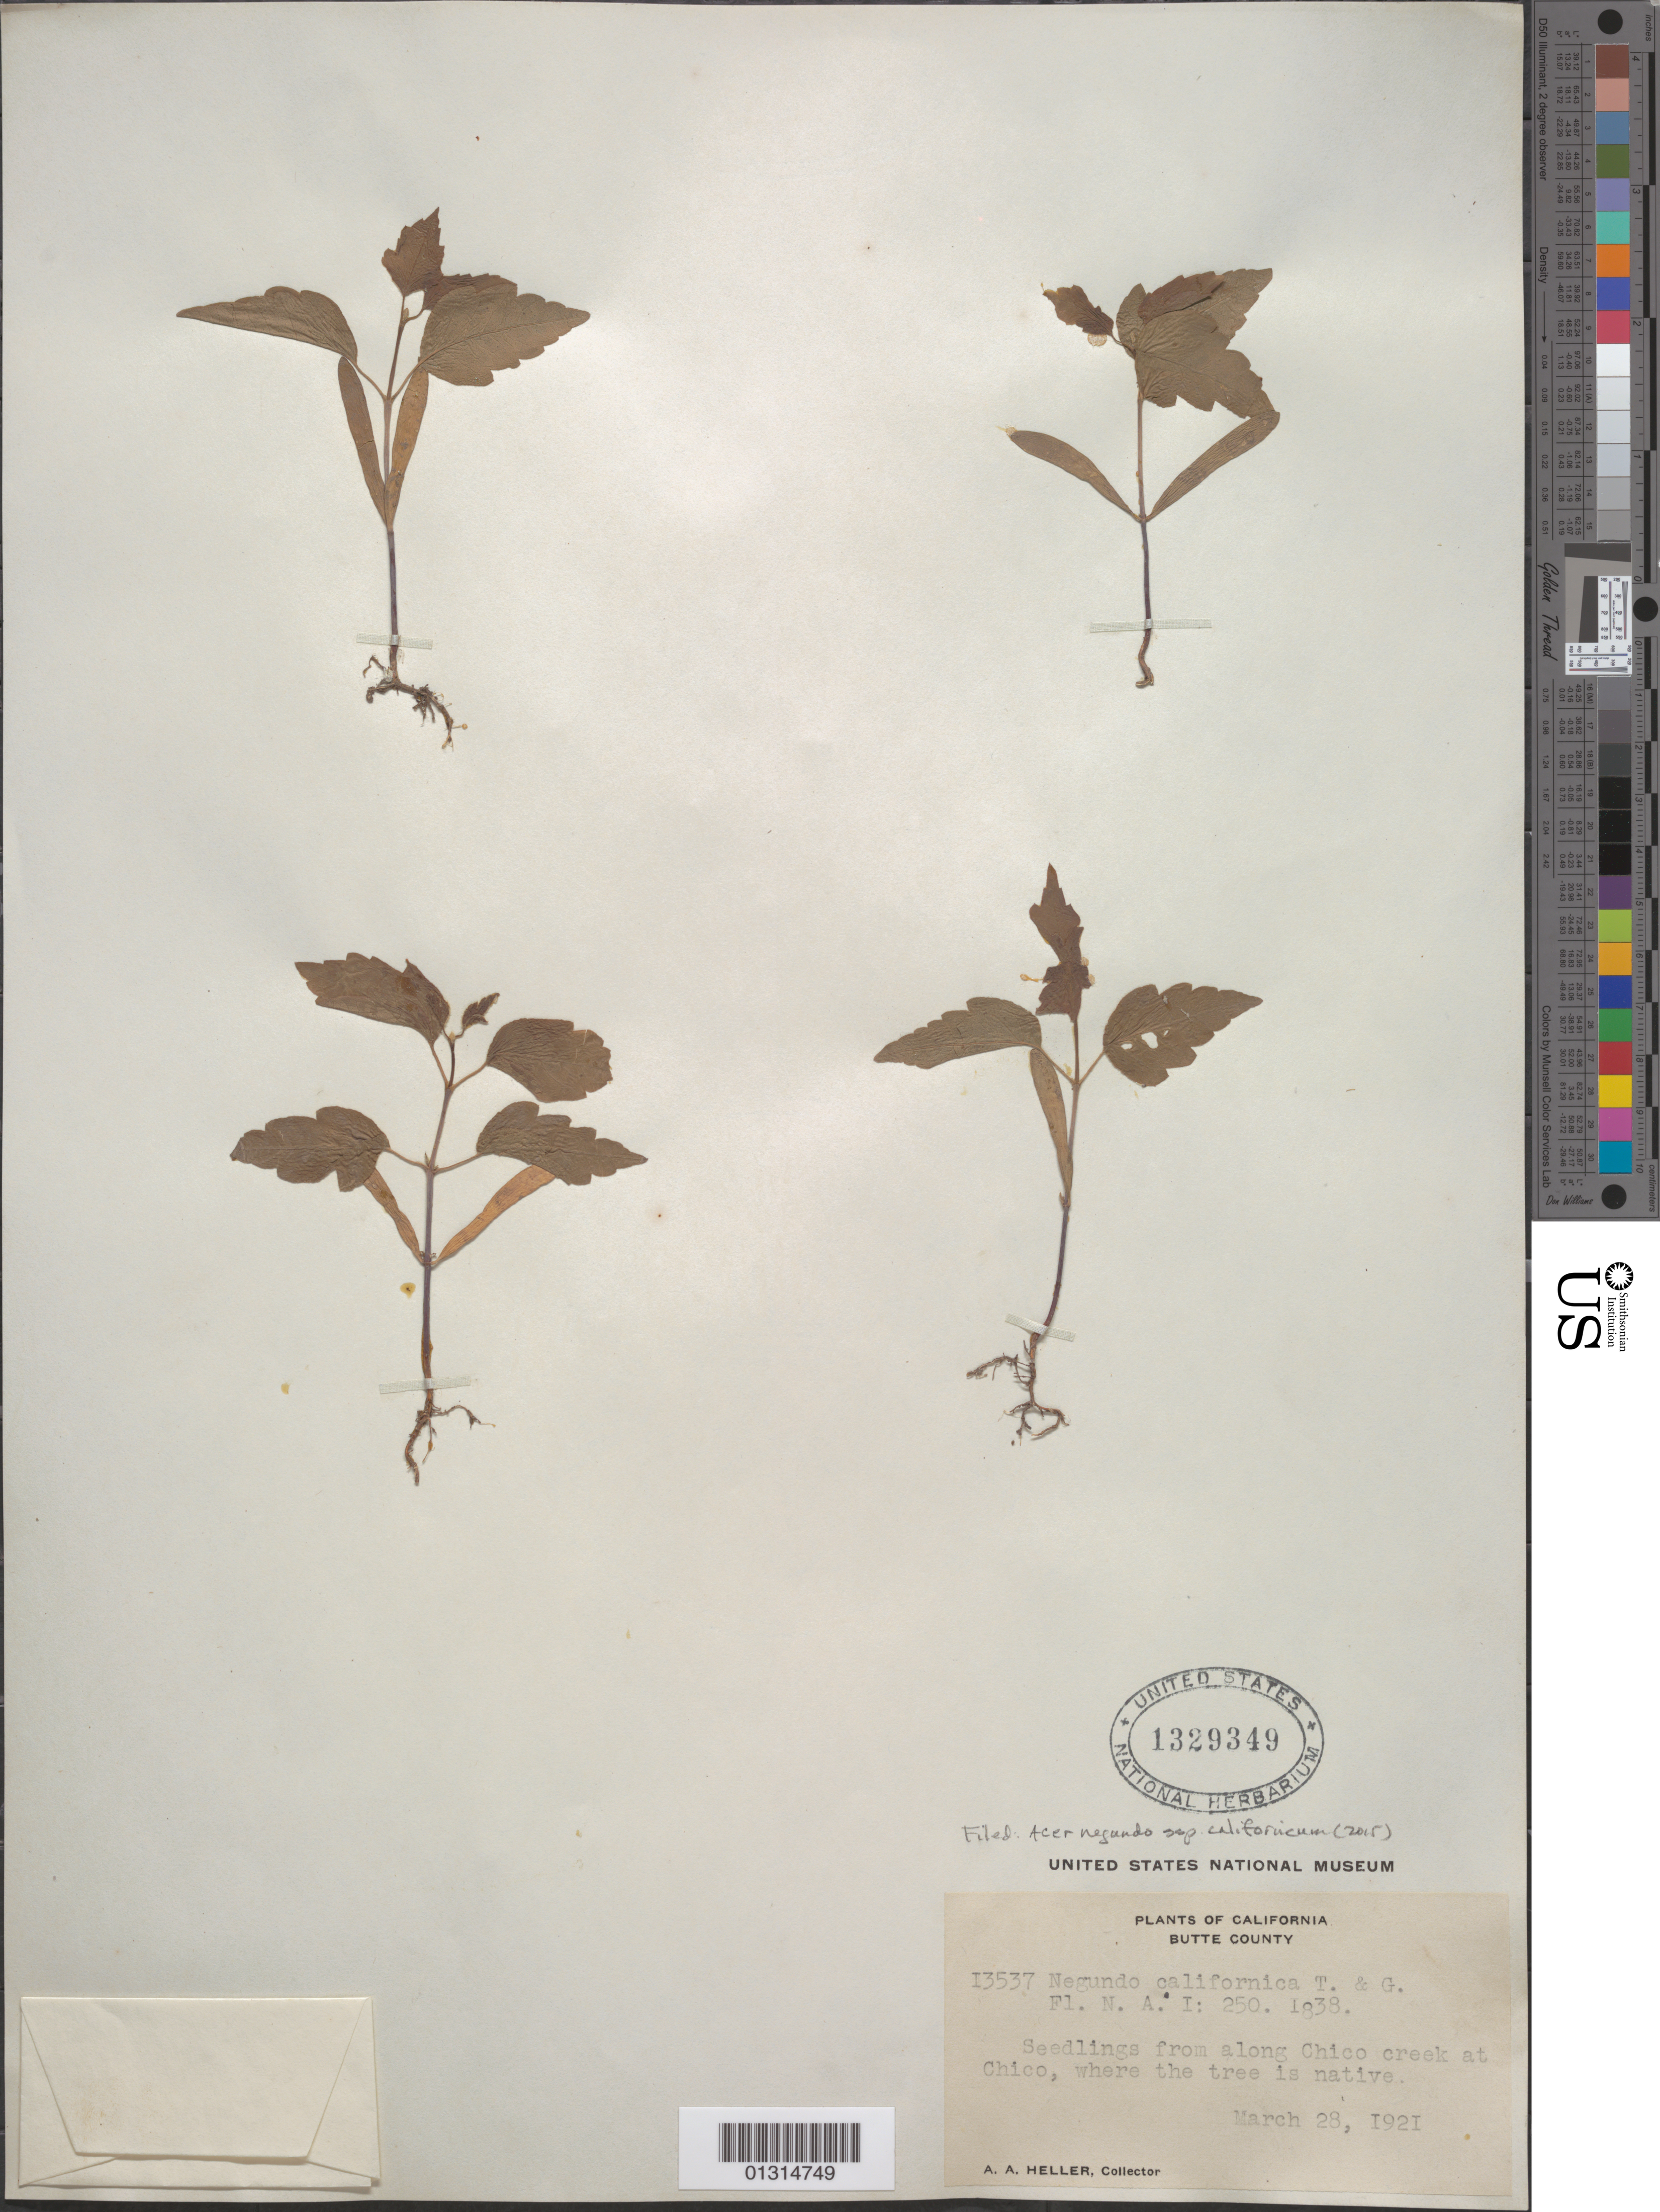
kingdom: Plantae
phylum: Tracheophyta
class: Magnoliopsida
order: Sapindales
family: Sapindaceae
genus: Acer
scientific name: Acer negundo subsp. californicum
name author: (Torr. & A. Gray) Wesm.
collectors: A. A. Heller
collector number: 13537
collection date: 1921-03-28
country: United States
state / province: California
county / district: Butte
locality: Butte County, along Chico Creek at Chico.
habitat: Along creek. Native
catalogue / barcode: US 1329349